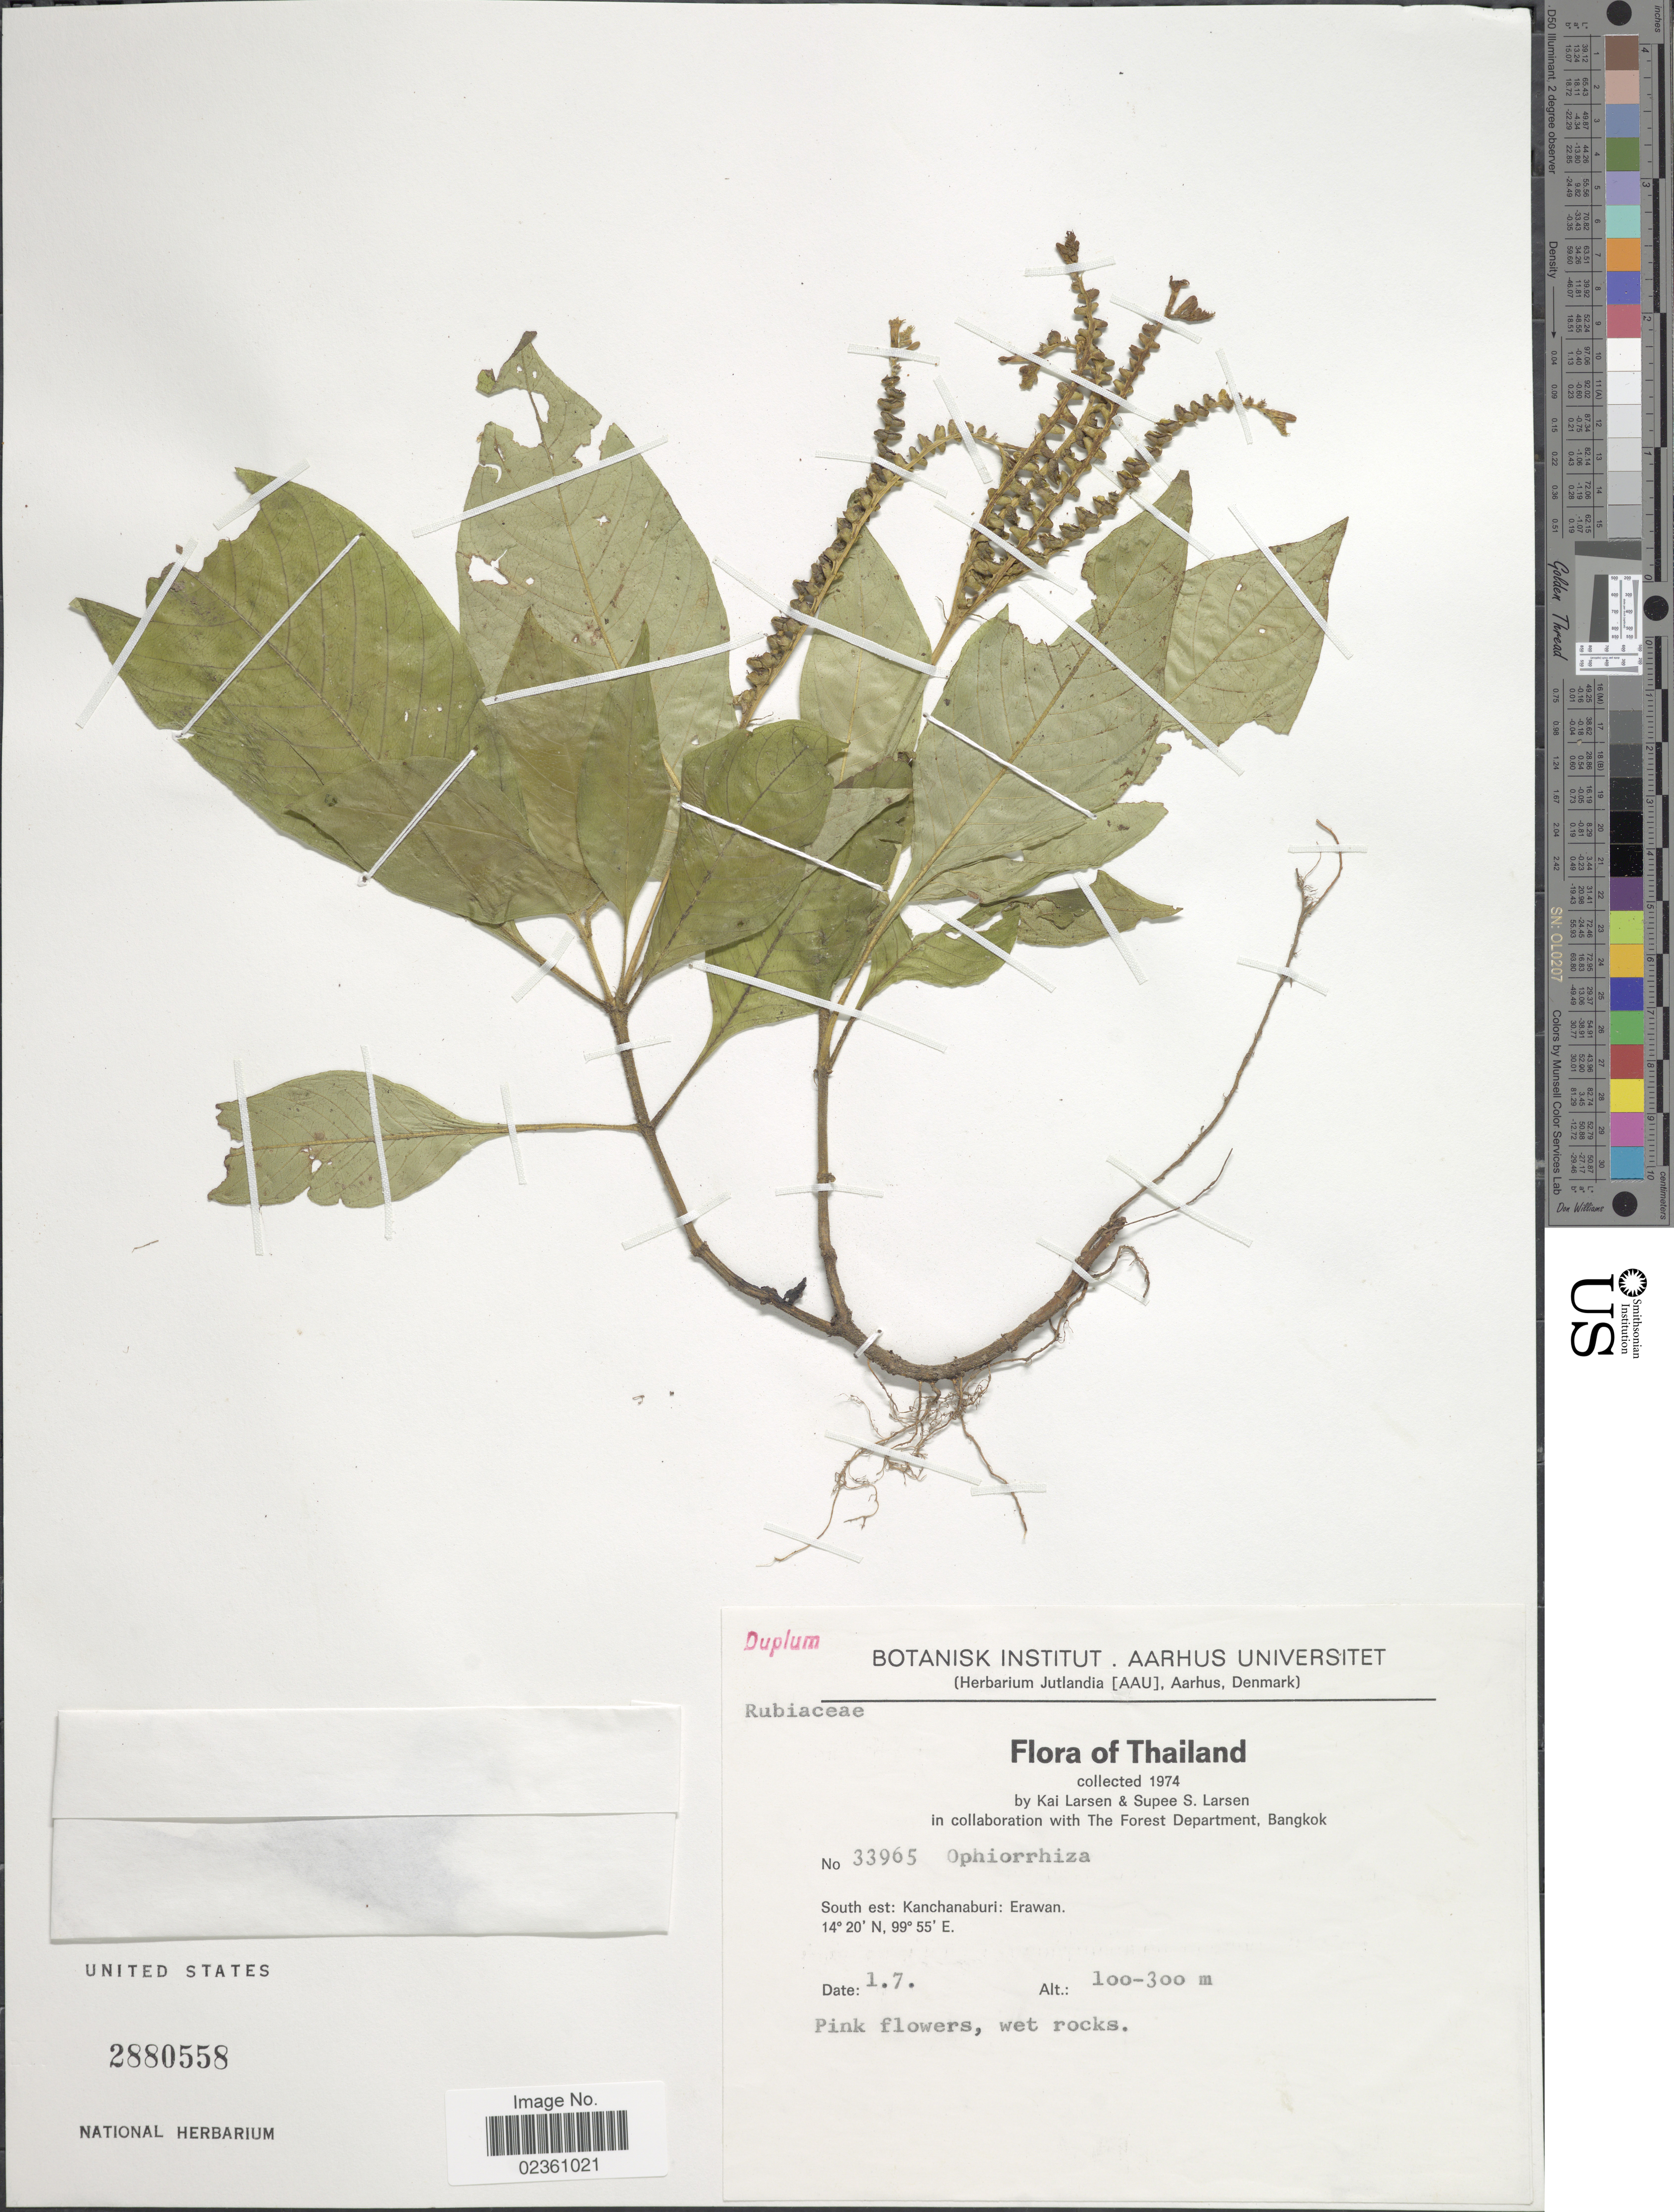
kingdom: Plantae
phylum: Tracheophyta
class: Magnoliopsida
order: Gentianales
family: Rubiaceae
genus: Ophiorrhiza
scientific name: Ophiorrhiza sp.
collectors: K. Larsen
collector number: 33965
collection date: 1974-07-01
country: Thailand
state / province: Kanchanaburi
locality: South est: Kanchanaburi: Erawan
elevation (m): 100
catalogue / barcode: US 2880558